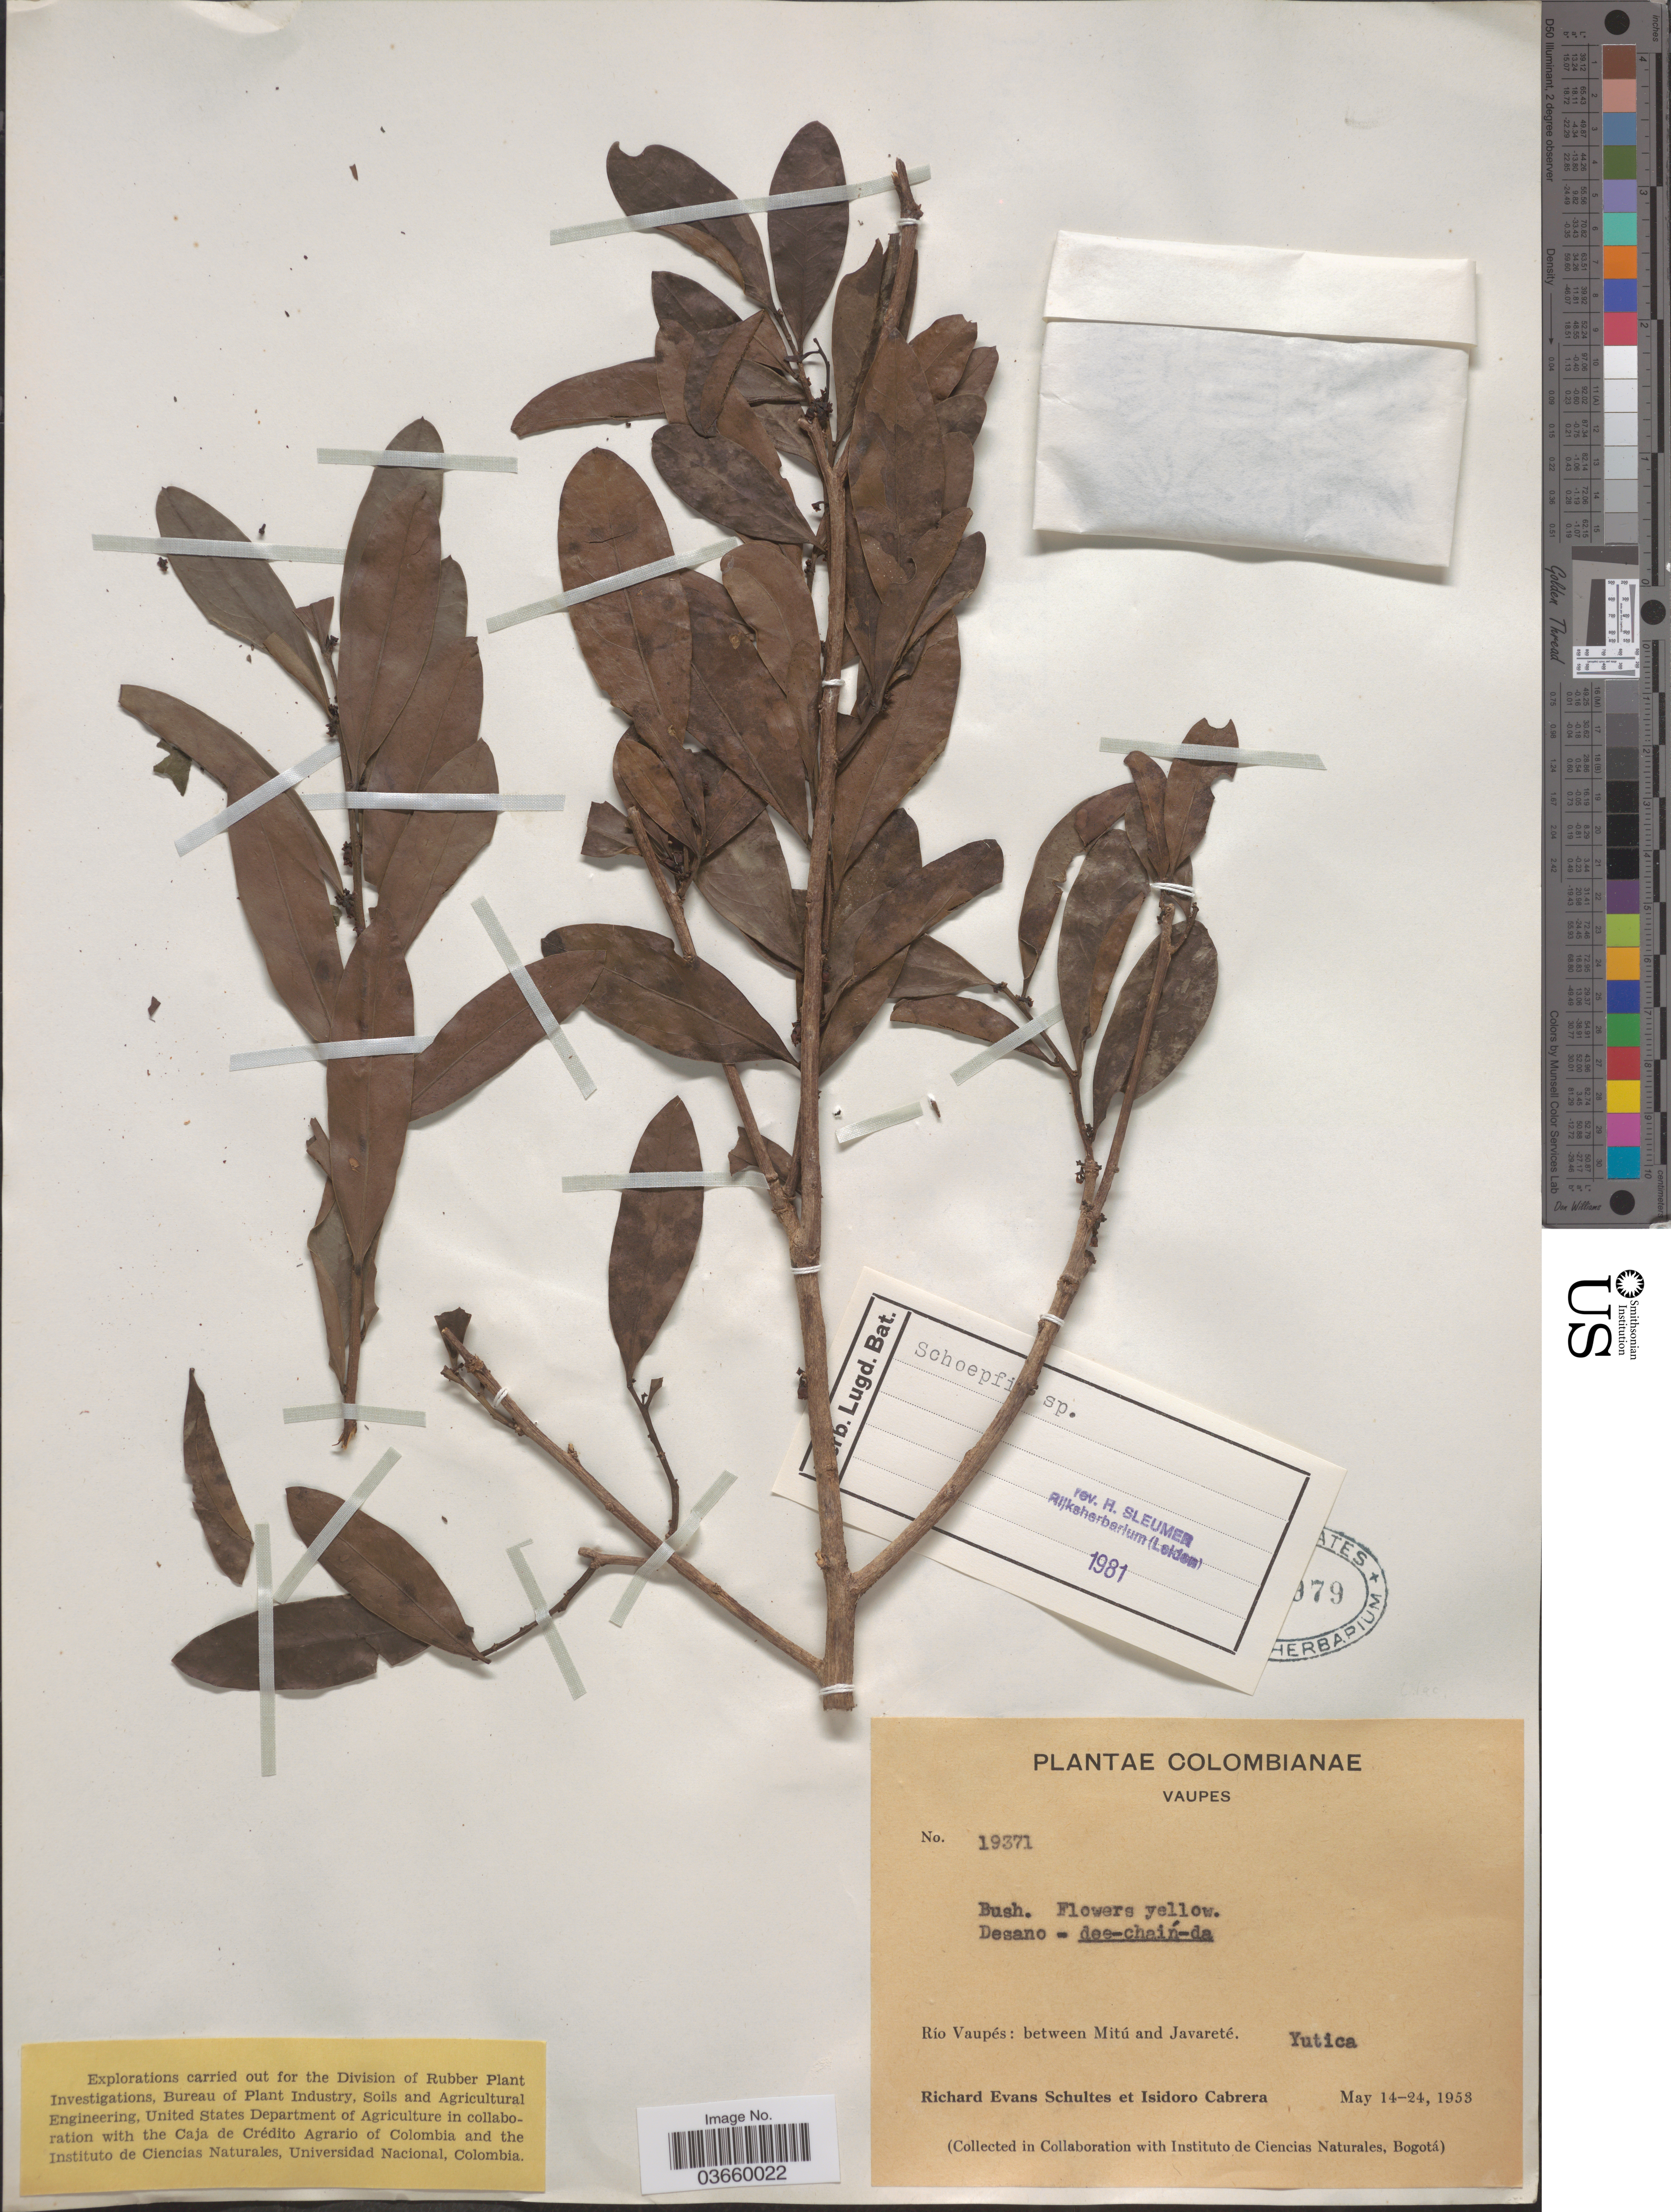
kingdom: Plantae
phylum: Tracheophyta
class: Magnoliopsida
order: Santalales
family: Schoepfiaceae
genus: Schoepfia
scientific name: Schoepfia sp.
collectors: R. E. Schultes & I. Cabrera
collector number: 19371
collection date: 1953-05-14/1953-05-24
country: Colombia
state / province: Vaupés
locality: Río Vaupés: between Mitú and Javareté. Yutica.